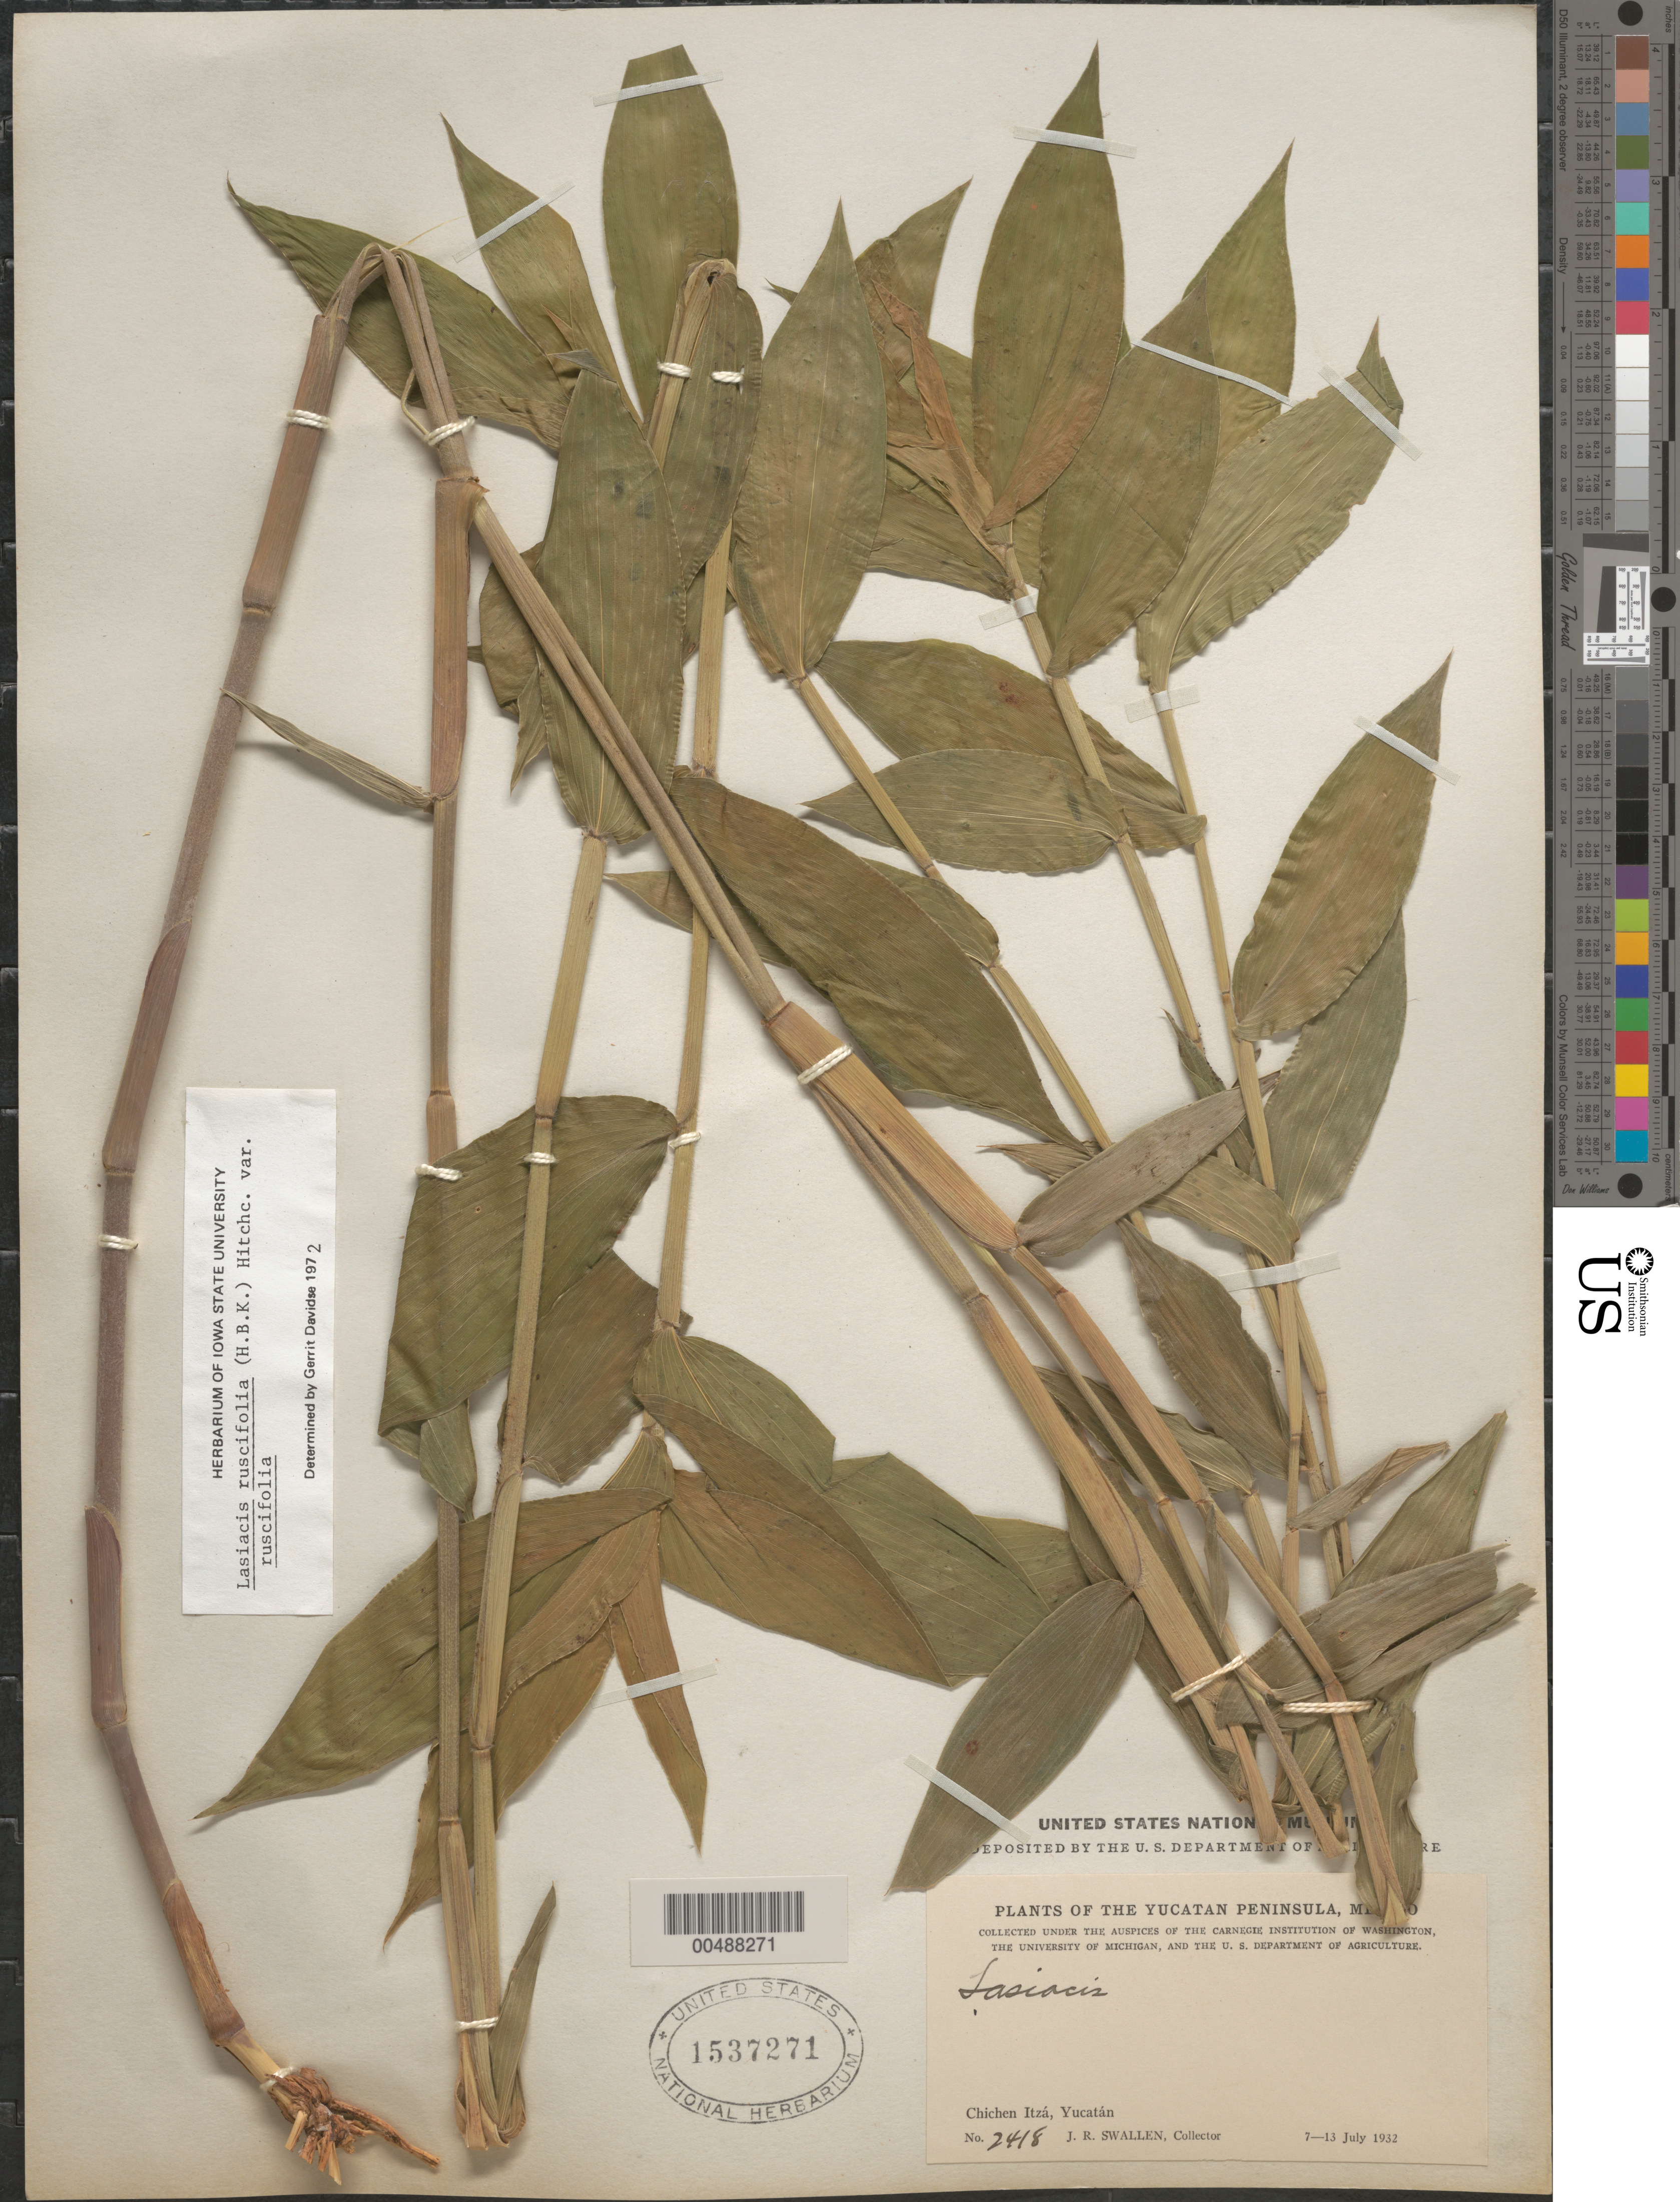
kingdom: Plantae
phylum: Tracheophyta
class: Liliopsida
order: Poales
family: Poaceae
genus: Lasiacis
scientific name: Lasiacis ruscifolia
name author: (Kunth) Hitchc.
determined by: Davidse, Gerrit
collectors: J. R. Swallen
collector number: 2418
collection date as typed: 7 Jul 1932 to 13 Jul 1932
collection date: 1932-07-07/1932-07-13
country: Mexico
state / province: Yucatan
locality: Yucatan Peninsula, Chichen Itz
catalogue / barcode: US 1537271